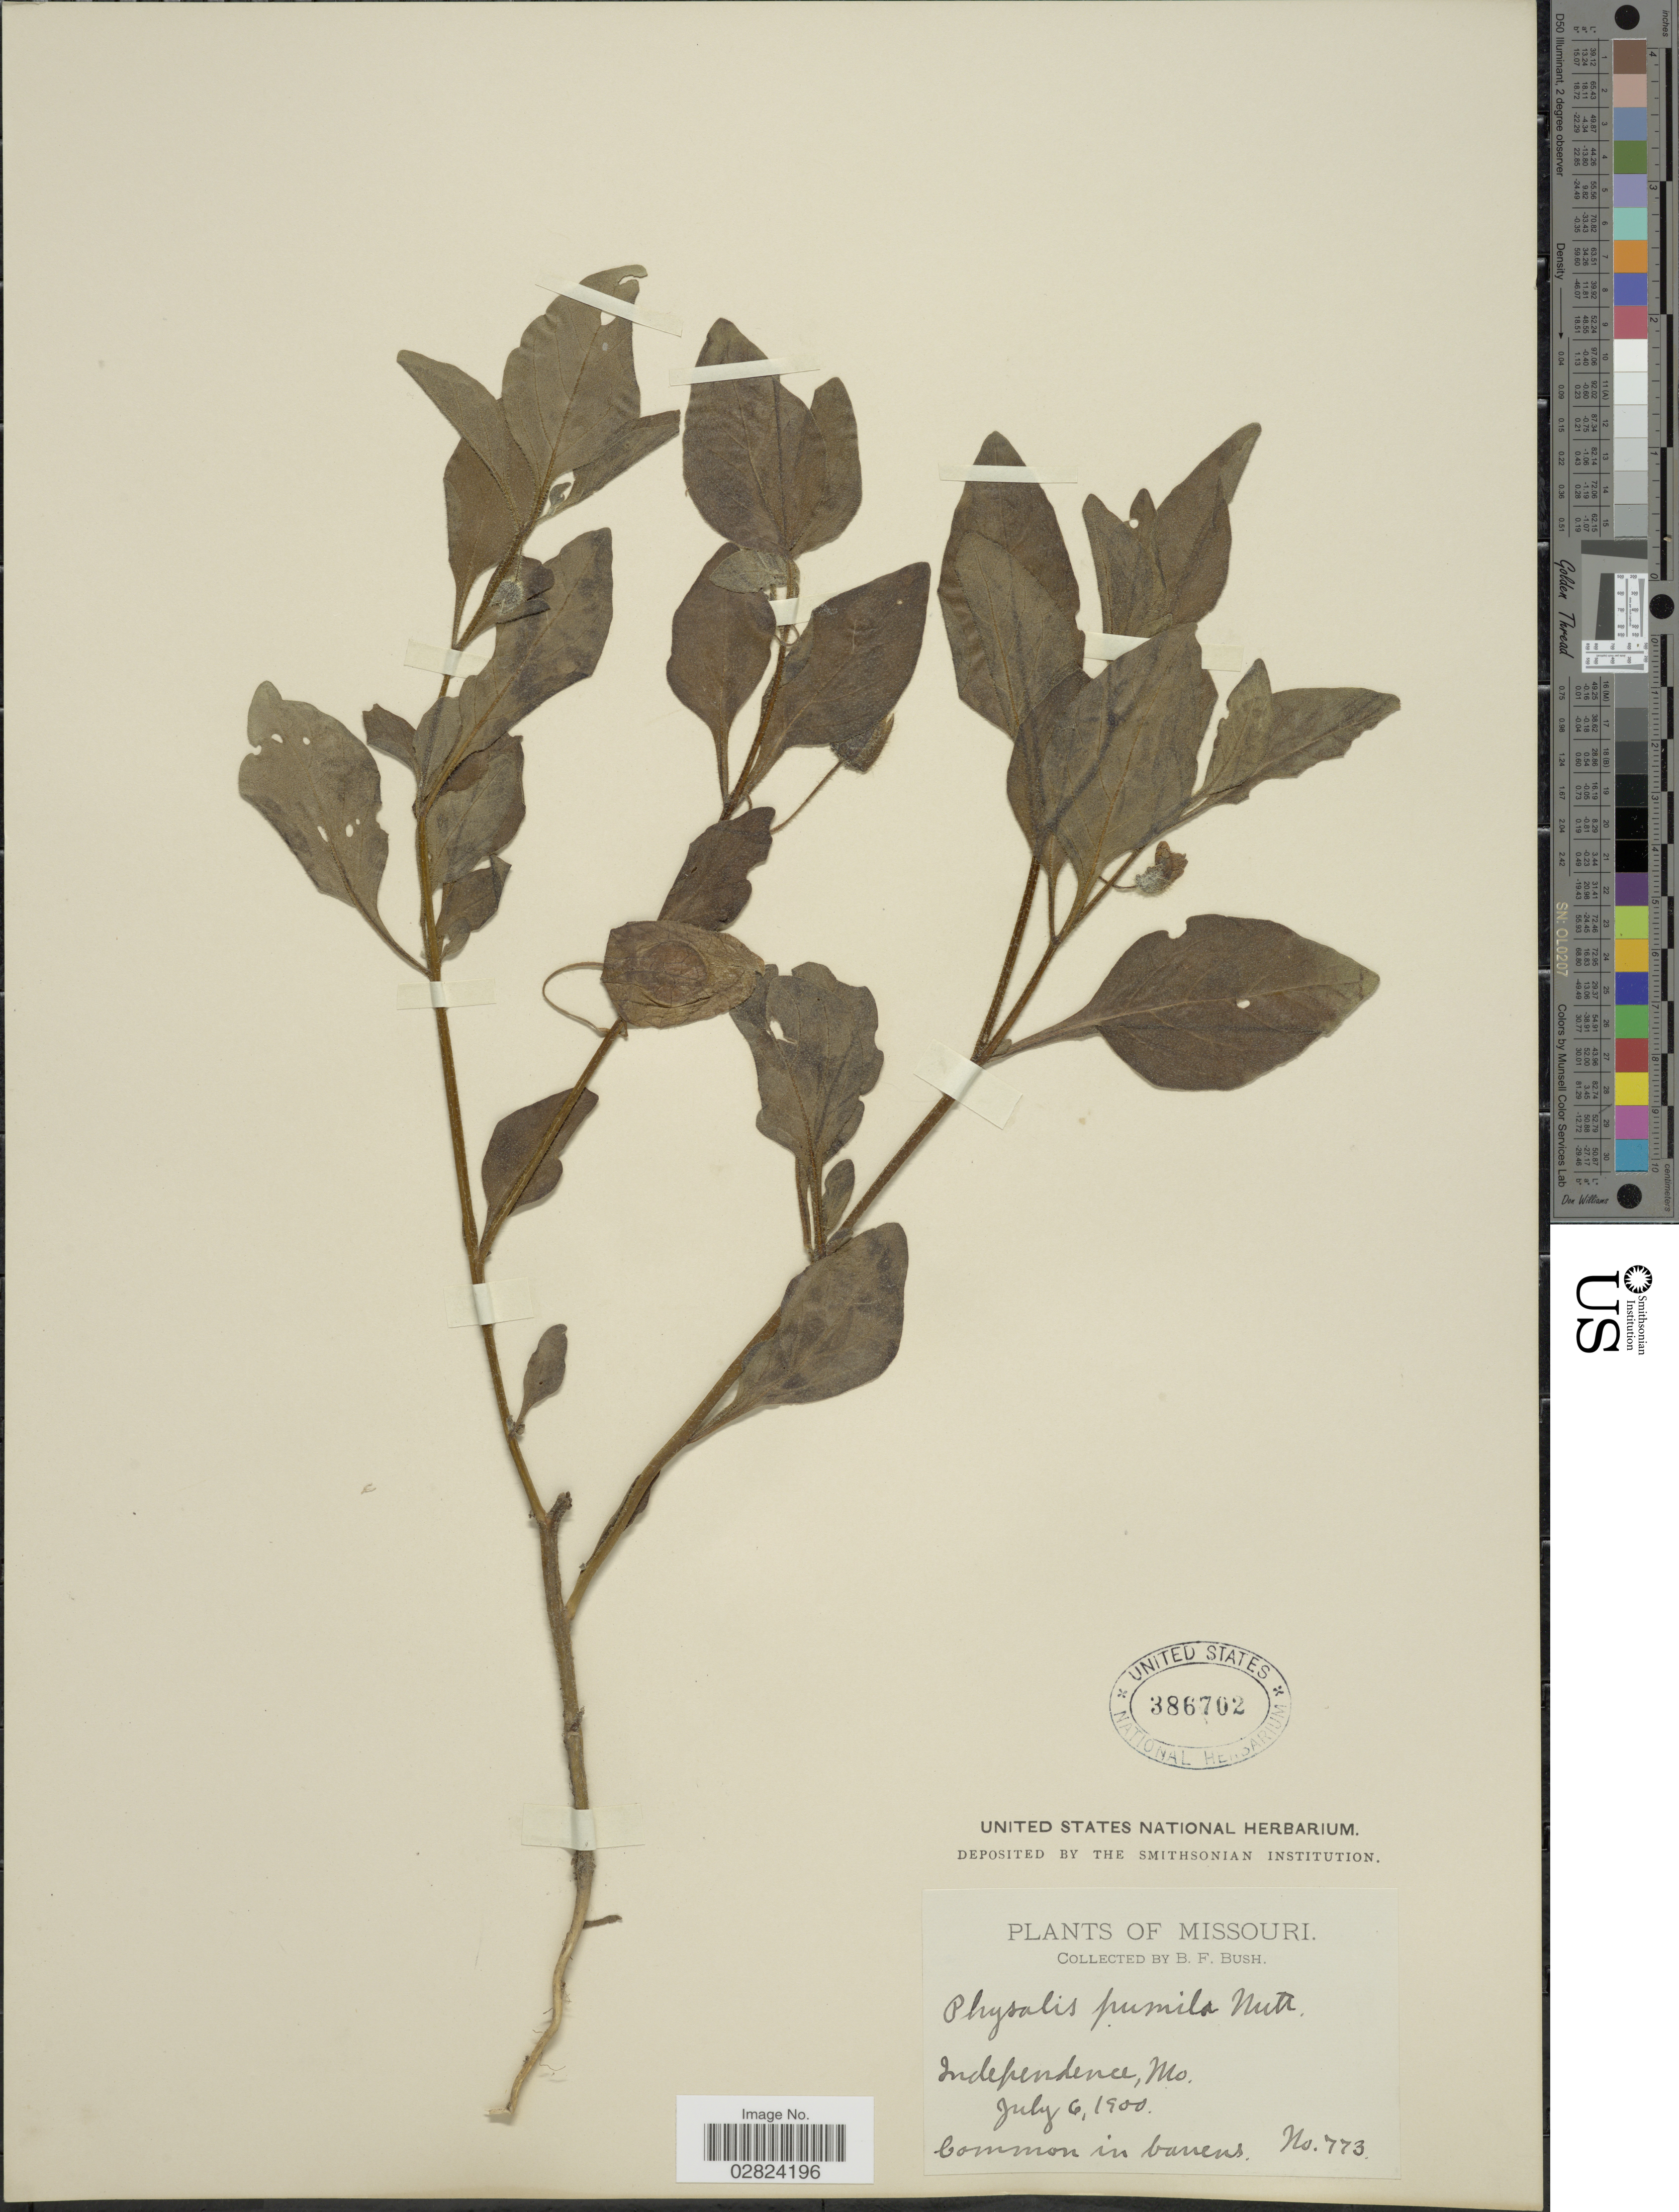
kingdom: Plantae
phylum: Tracheophyta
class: Magnoliopsida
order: Solanales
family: Solanaceae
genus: Physalis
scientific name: Physalis pumila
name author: Nutt.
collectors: B. F. Bush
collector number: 773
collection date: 1900-07-06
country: United States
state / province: Missouri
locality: Independence.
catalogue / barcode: US 386702